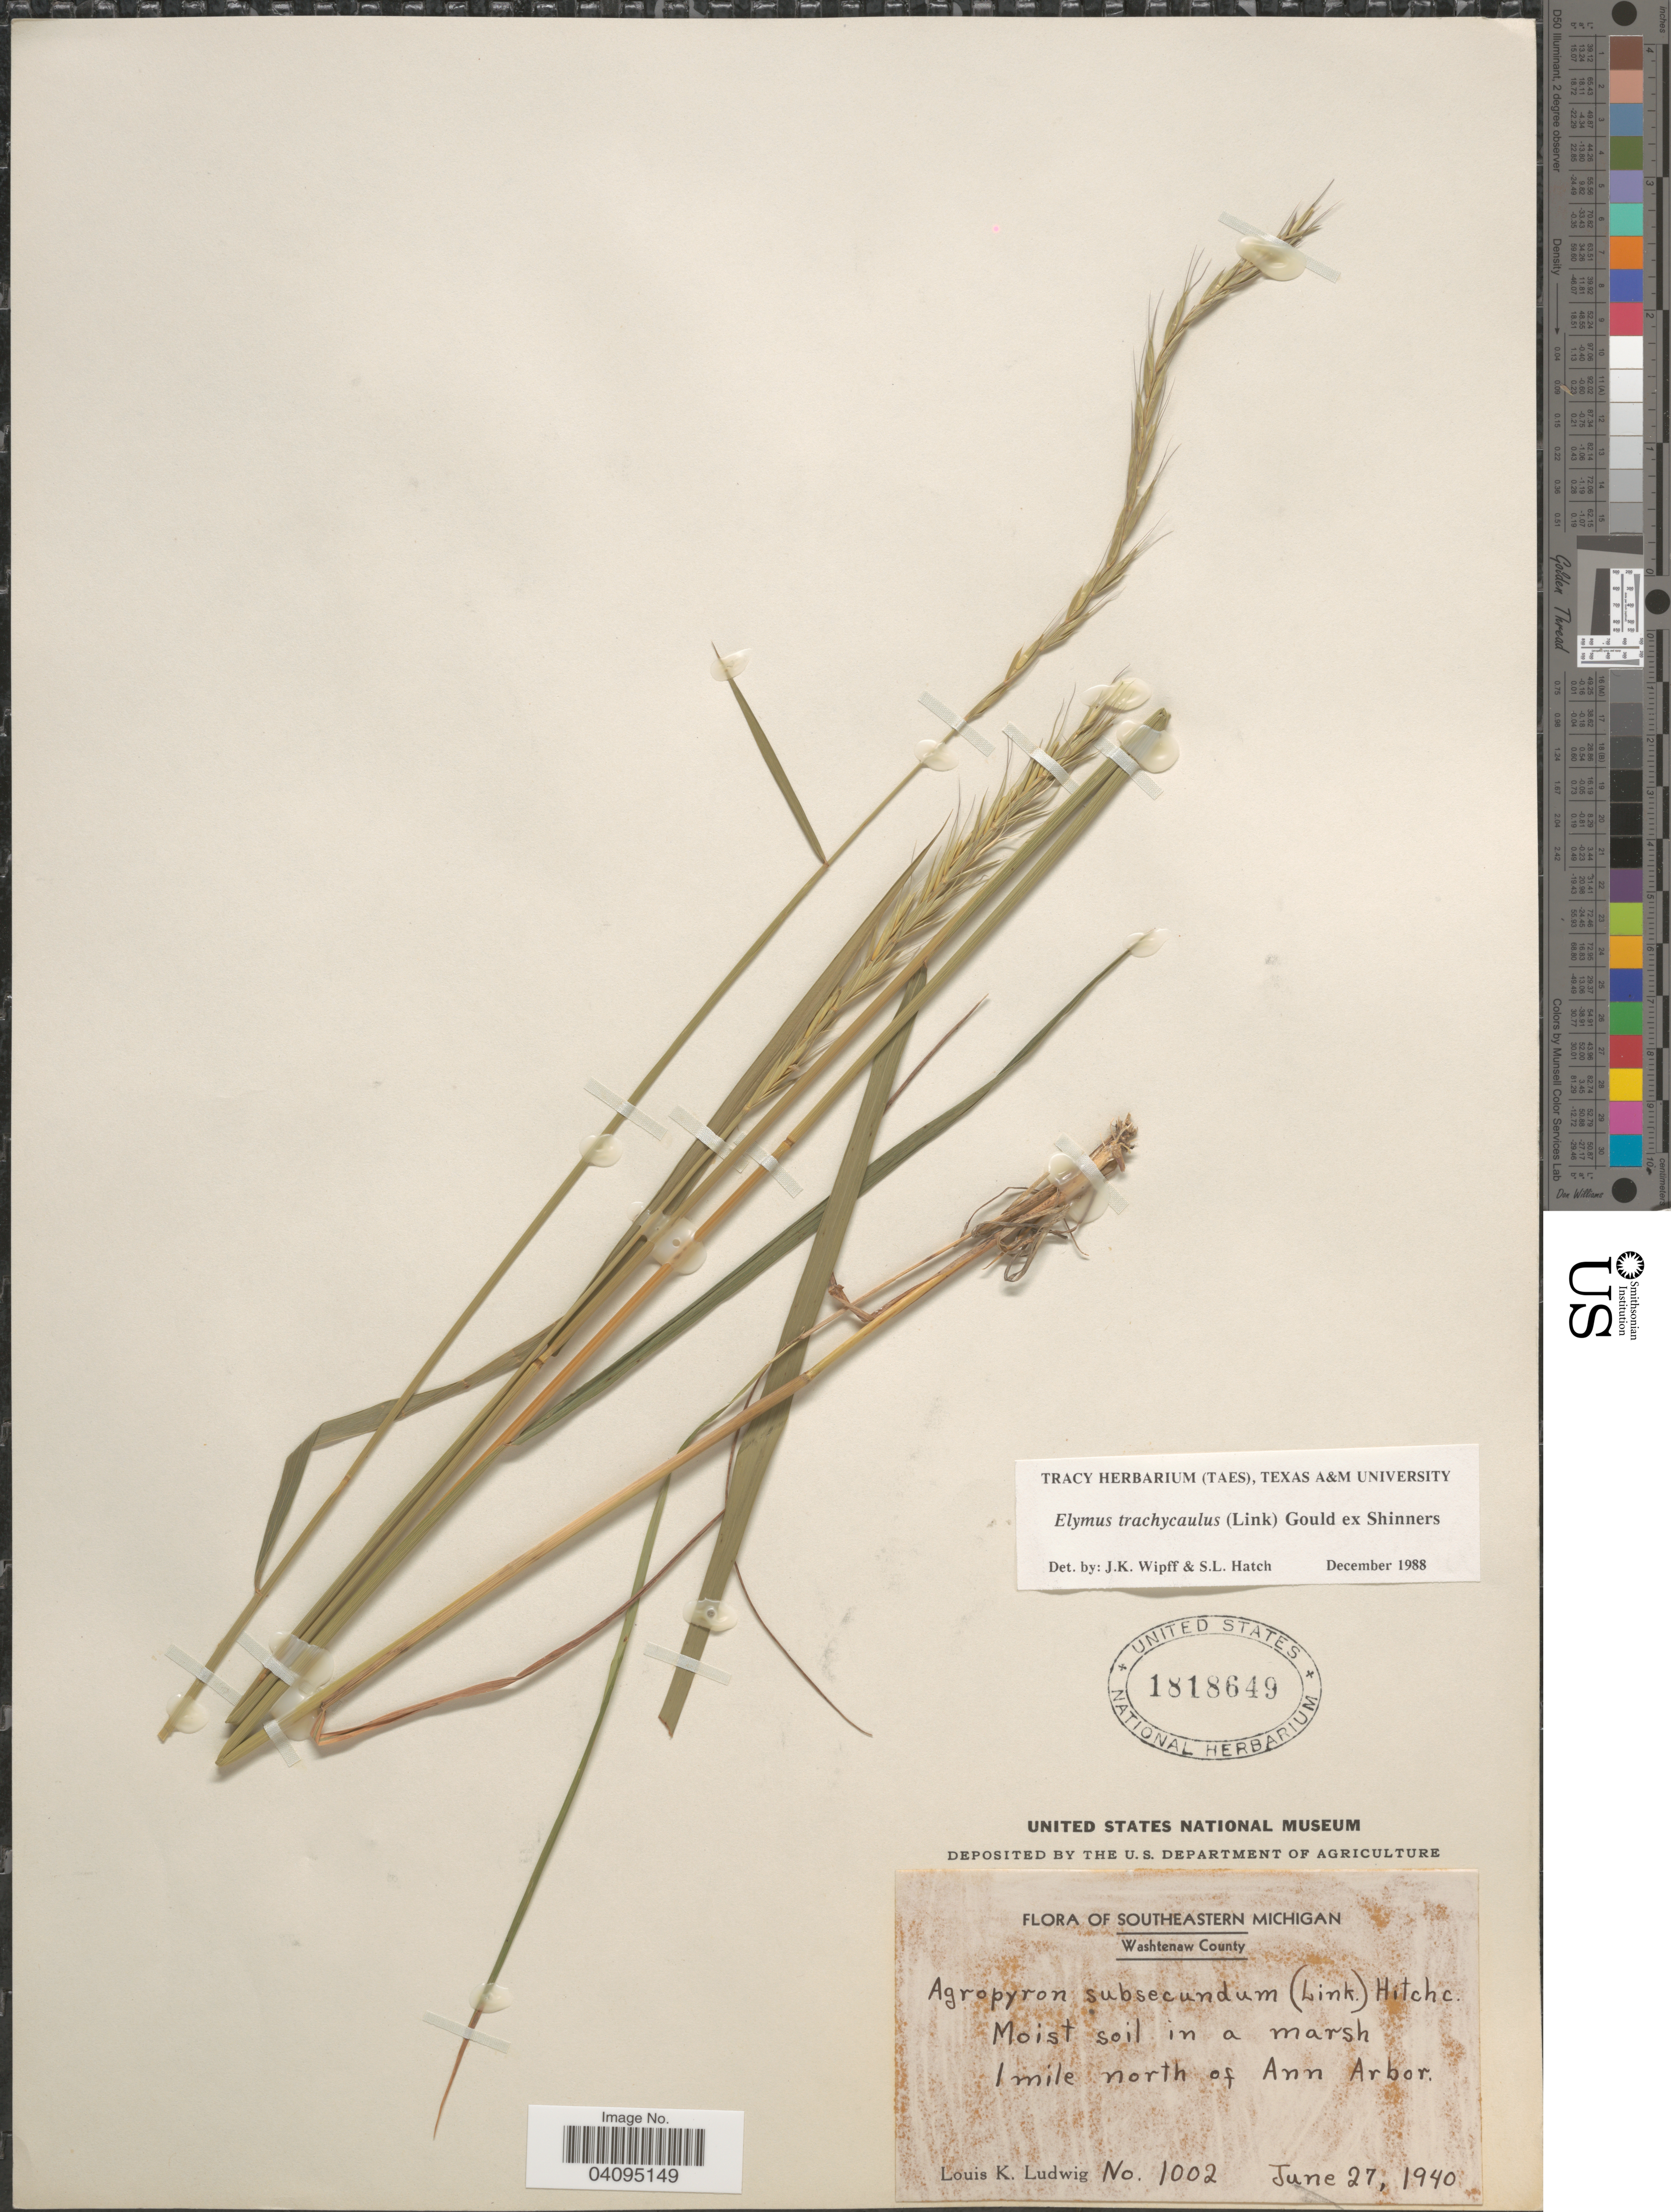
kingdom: Plantae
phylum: Tracheophyta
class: Liliopsida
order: Poales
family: Poaceae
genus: Elymus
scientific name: Elymus trachycaulus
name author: (Link) Gould ex Shinners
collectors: L. Ludwig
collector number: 1002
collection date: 1940-06-27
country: United States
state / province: Michigan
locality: Southeastern Michigan. Washtenaw County. Moist soil in a marsh 1 mile north of Ann Arbor.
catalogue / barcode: US 1818649